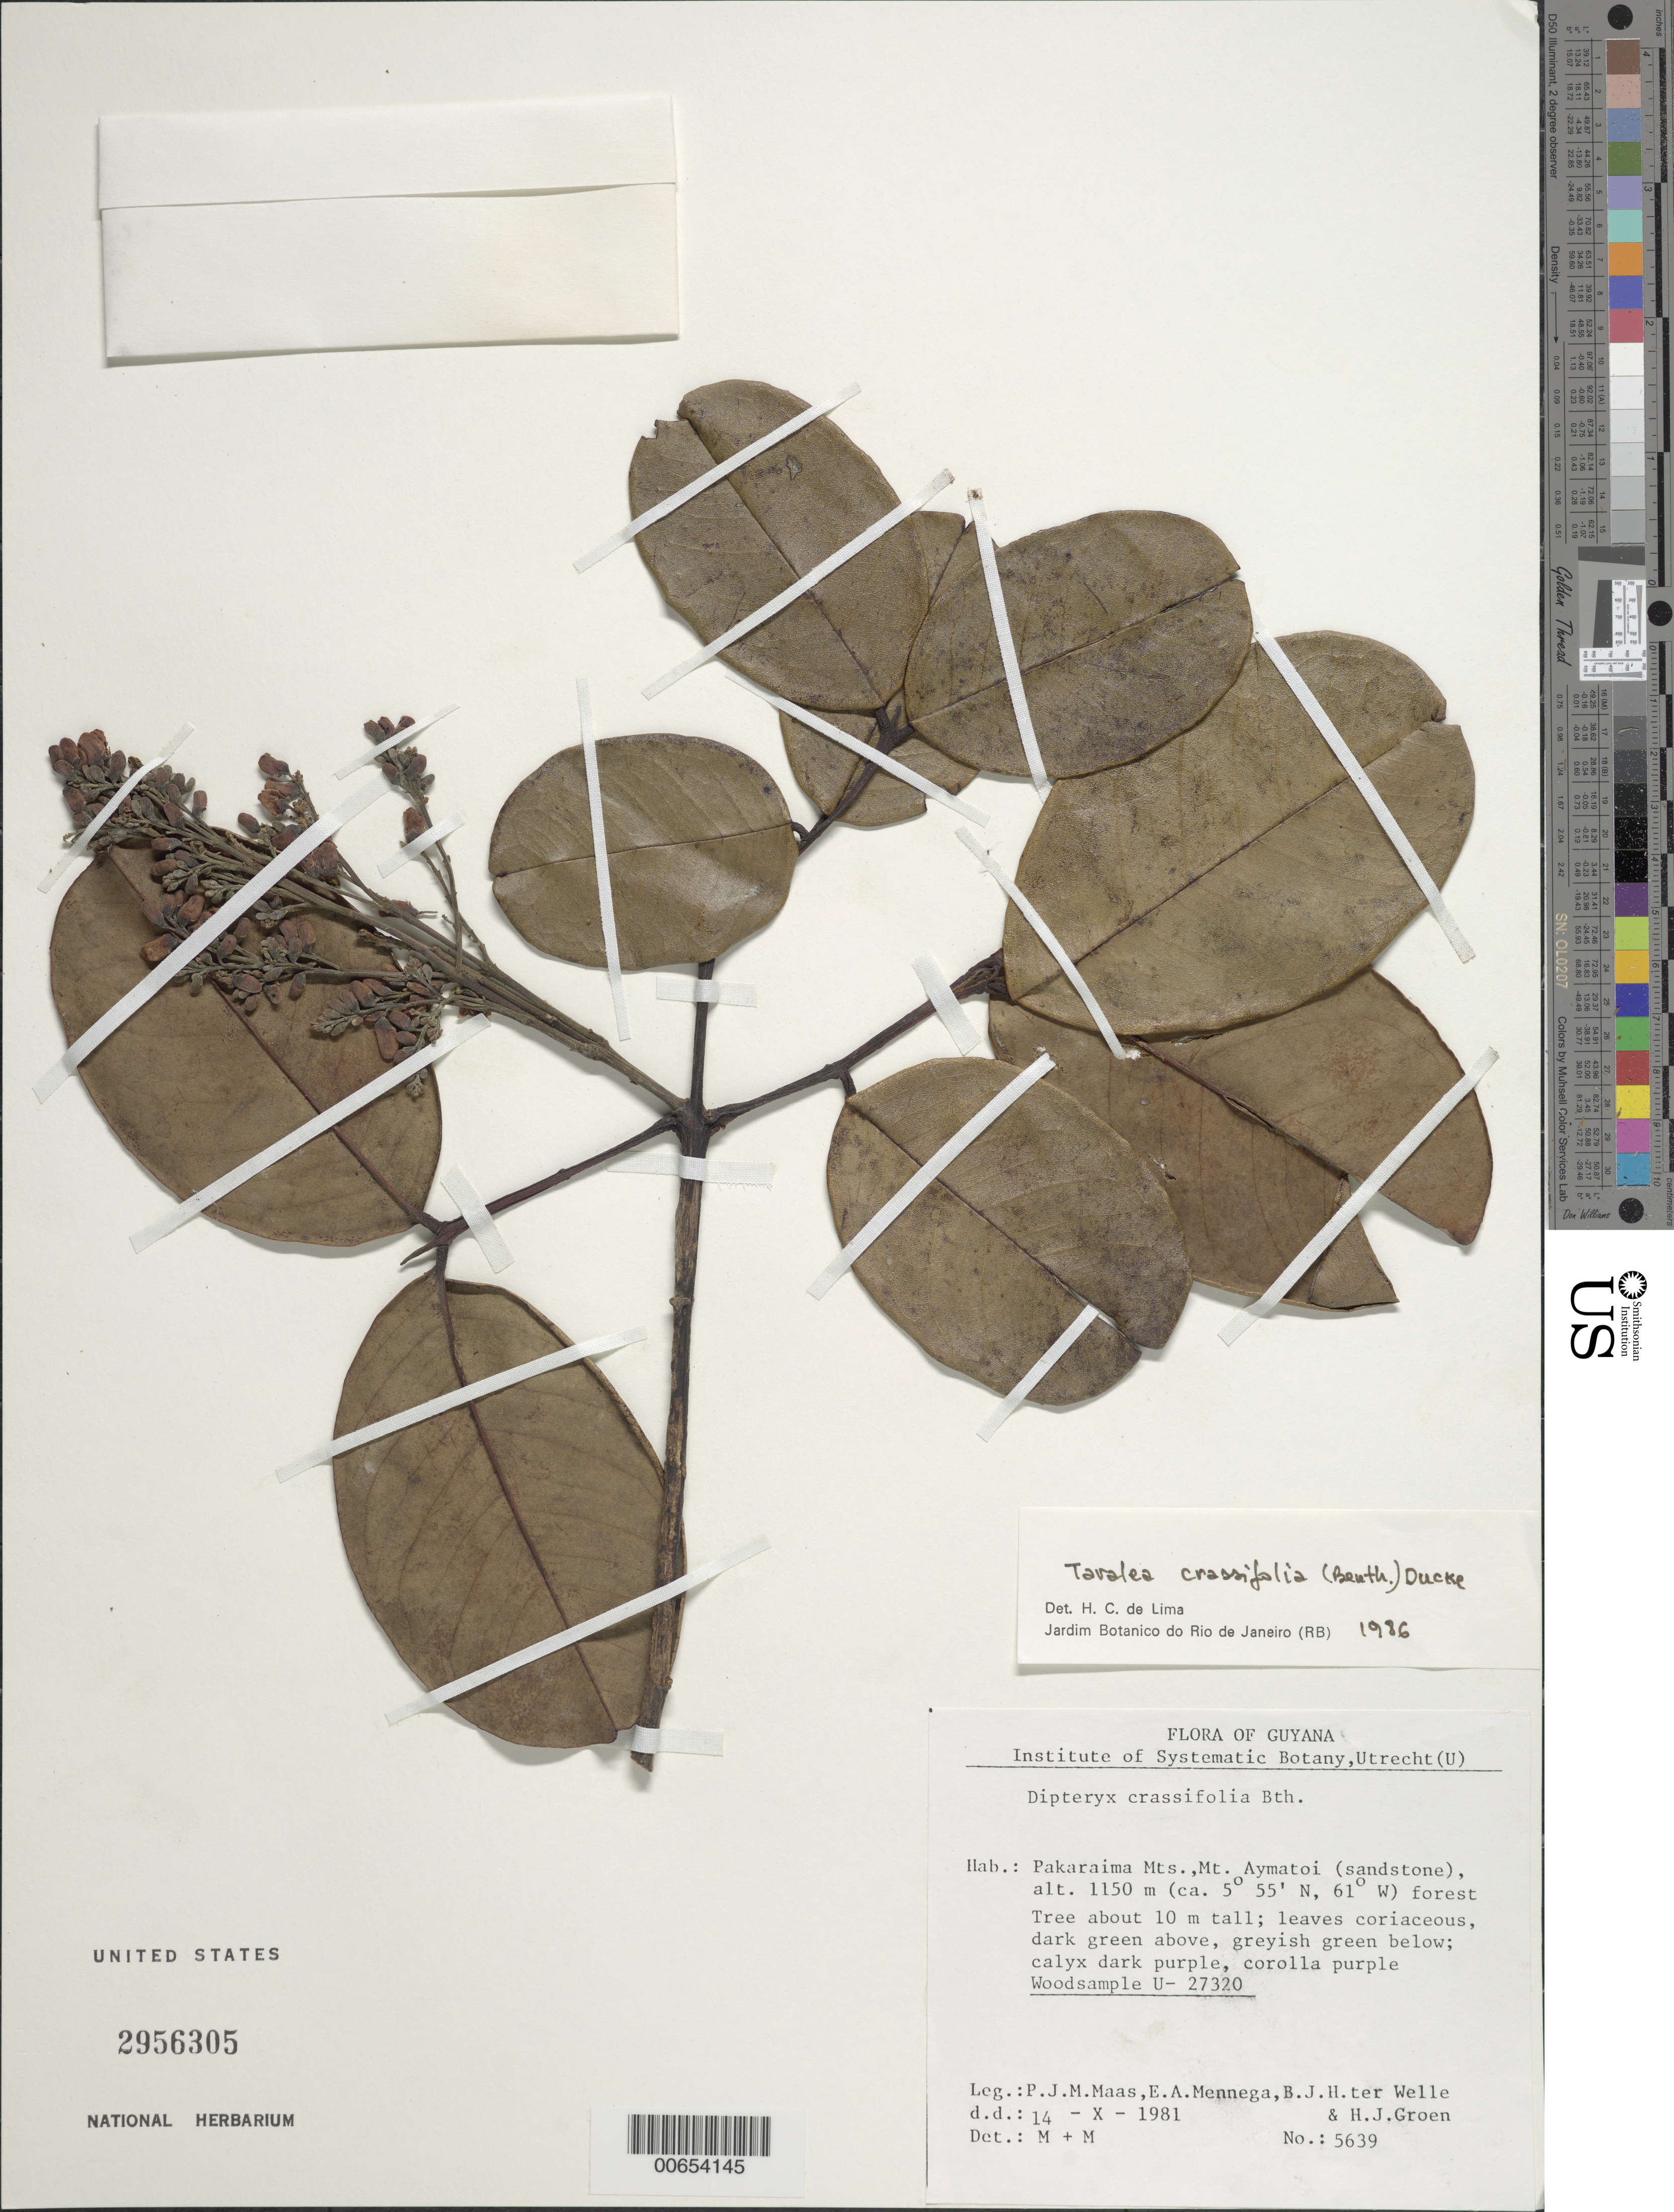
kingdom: Plantae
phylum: Tracheophyta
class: Magnoliopsida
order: Fabales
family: Fabaceae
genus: Taralea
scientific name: Taralea crassifolia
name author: (Spruce ex Benth.) Ducke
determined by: Lima, H. C. de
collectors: P. Maas, E. A. Mennega, B. Welle & H. Groen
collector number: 5639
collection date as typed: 14-Oct-81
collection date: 1981-10-14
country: Guyana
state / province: Cuyuni-Mazaruni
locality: Mt. Aymatoi, Pakaraima Mts.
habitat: Forest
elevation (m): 1150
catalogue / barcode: US 2956305